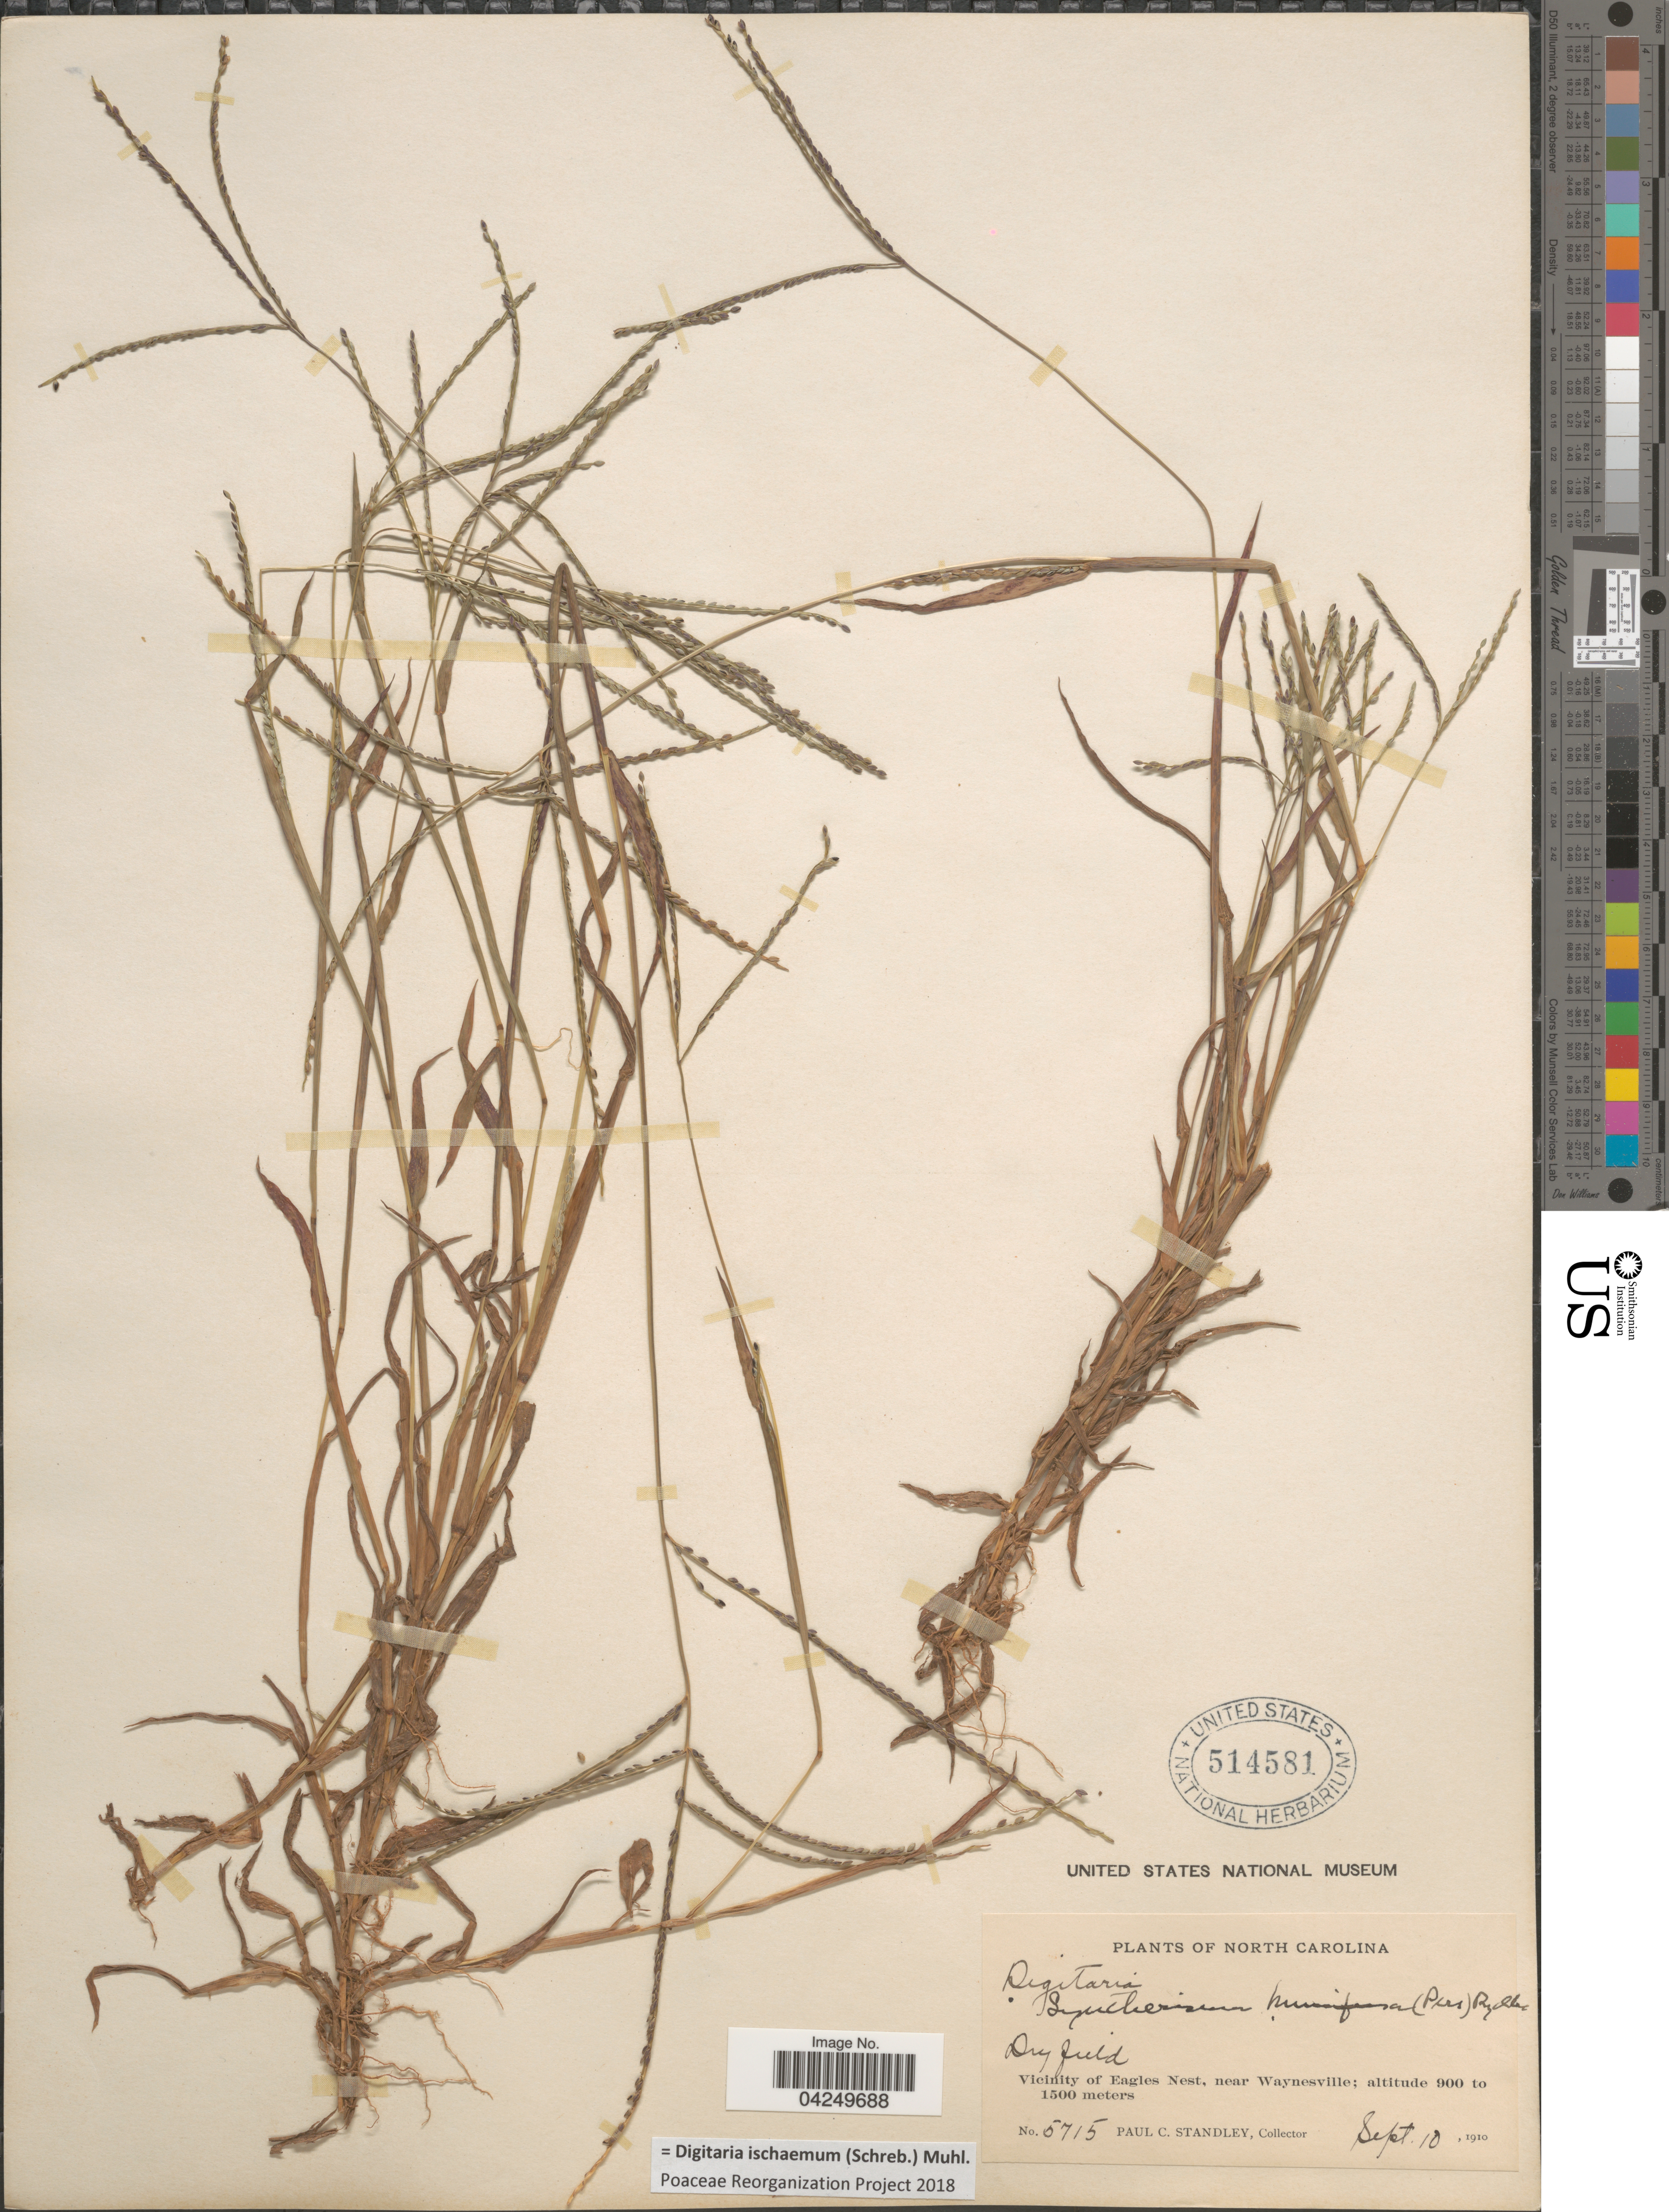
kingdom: Plantae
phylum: Tracheophyta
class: Liliopsida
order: Poales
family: Poaceae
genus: Digitaria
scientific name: Digitaria ischaemum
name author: (Schreber) Schreber ex Muhl.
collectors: P. C. Standley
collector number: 5715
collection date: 1910-09-10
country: United States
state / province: North Carolina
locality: Dry field. Vicinity of Eagles Nest, near Waynesville.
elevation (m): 900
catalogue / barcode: US 514581